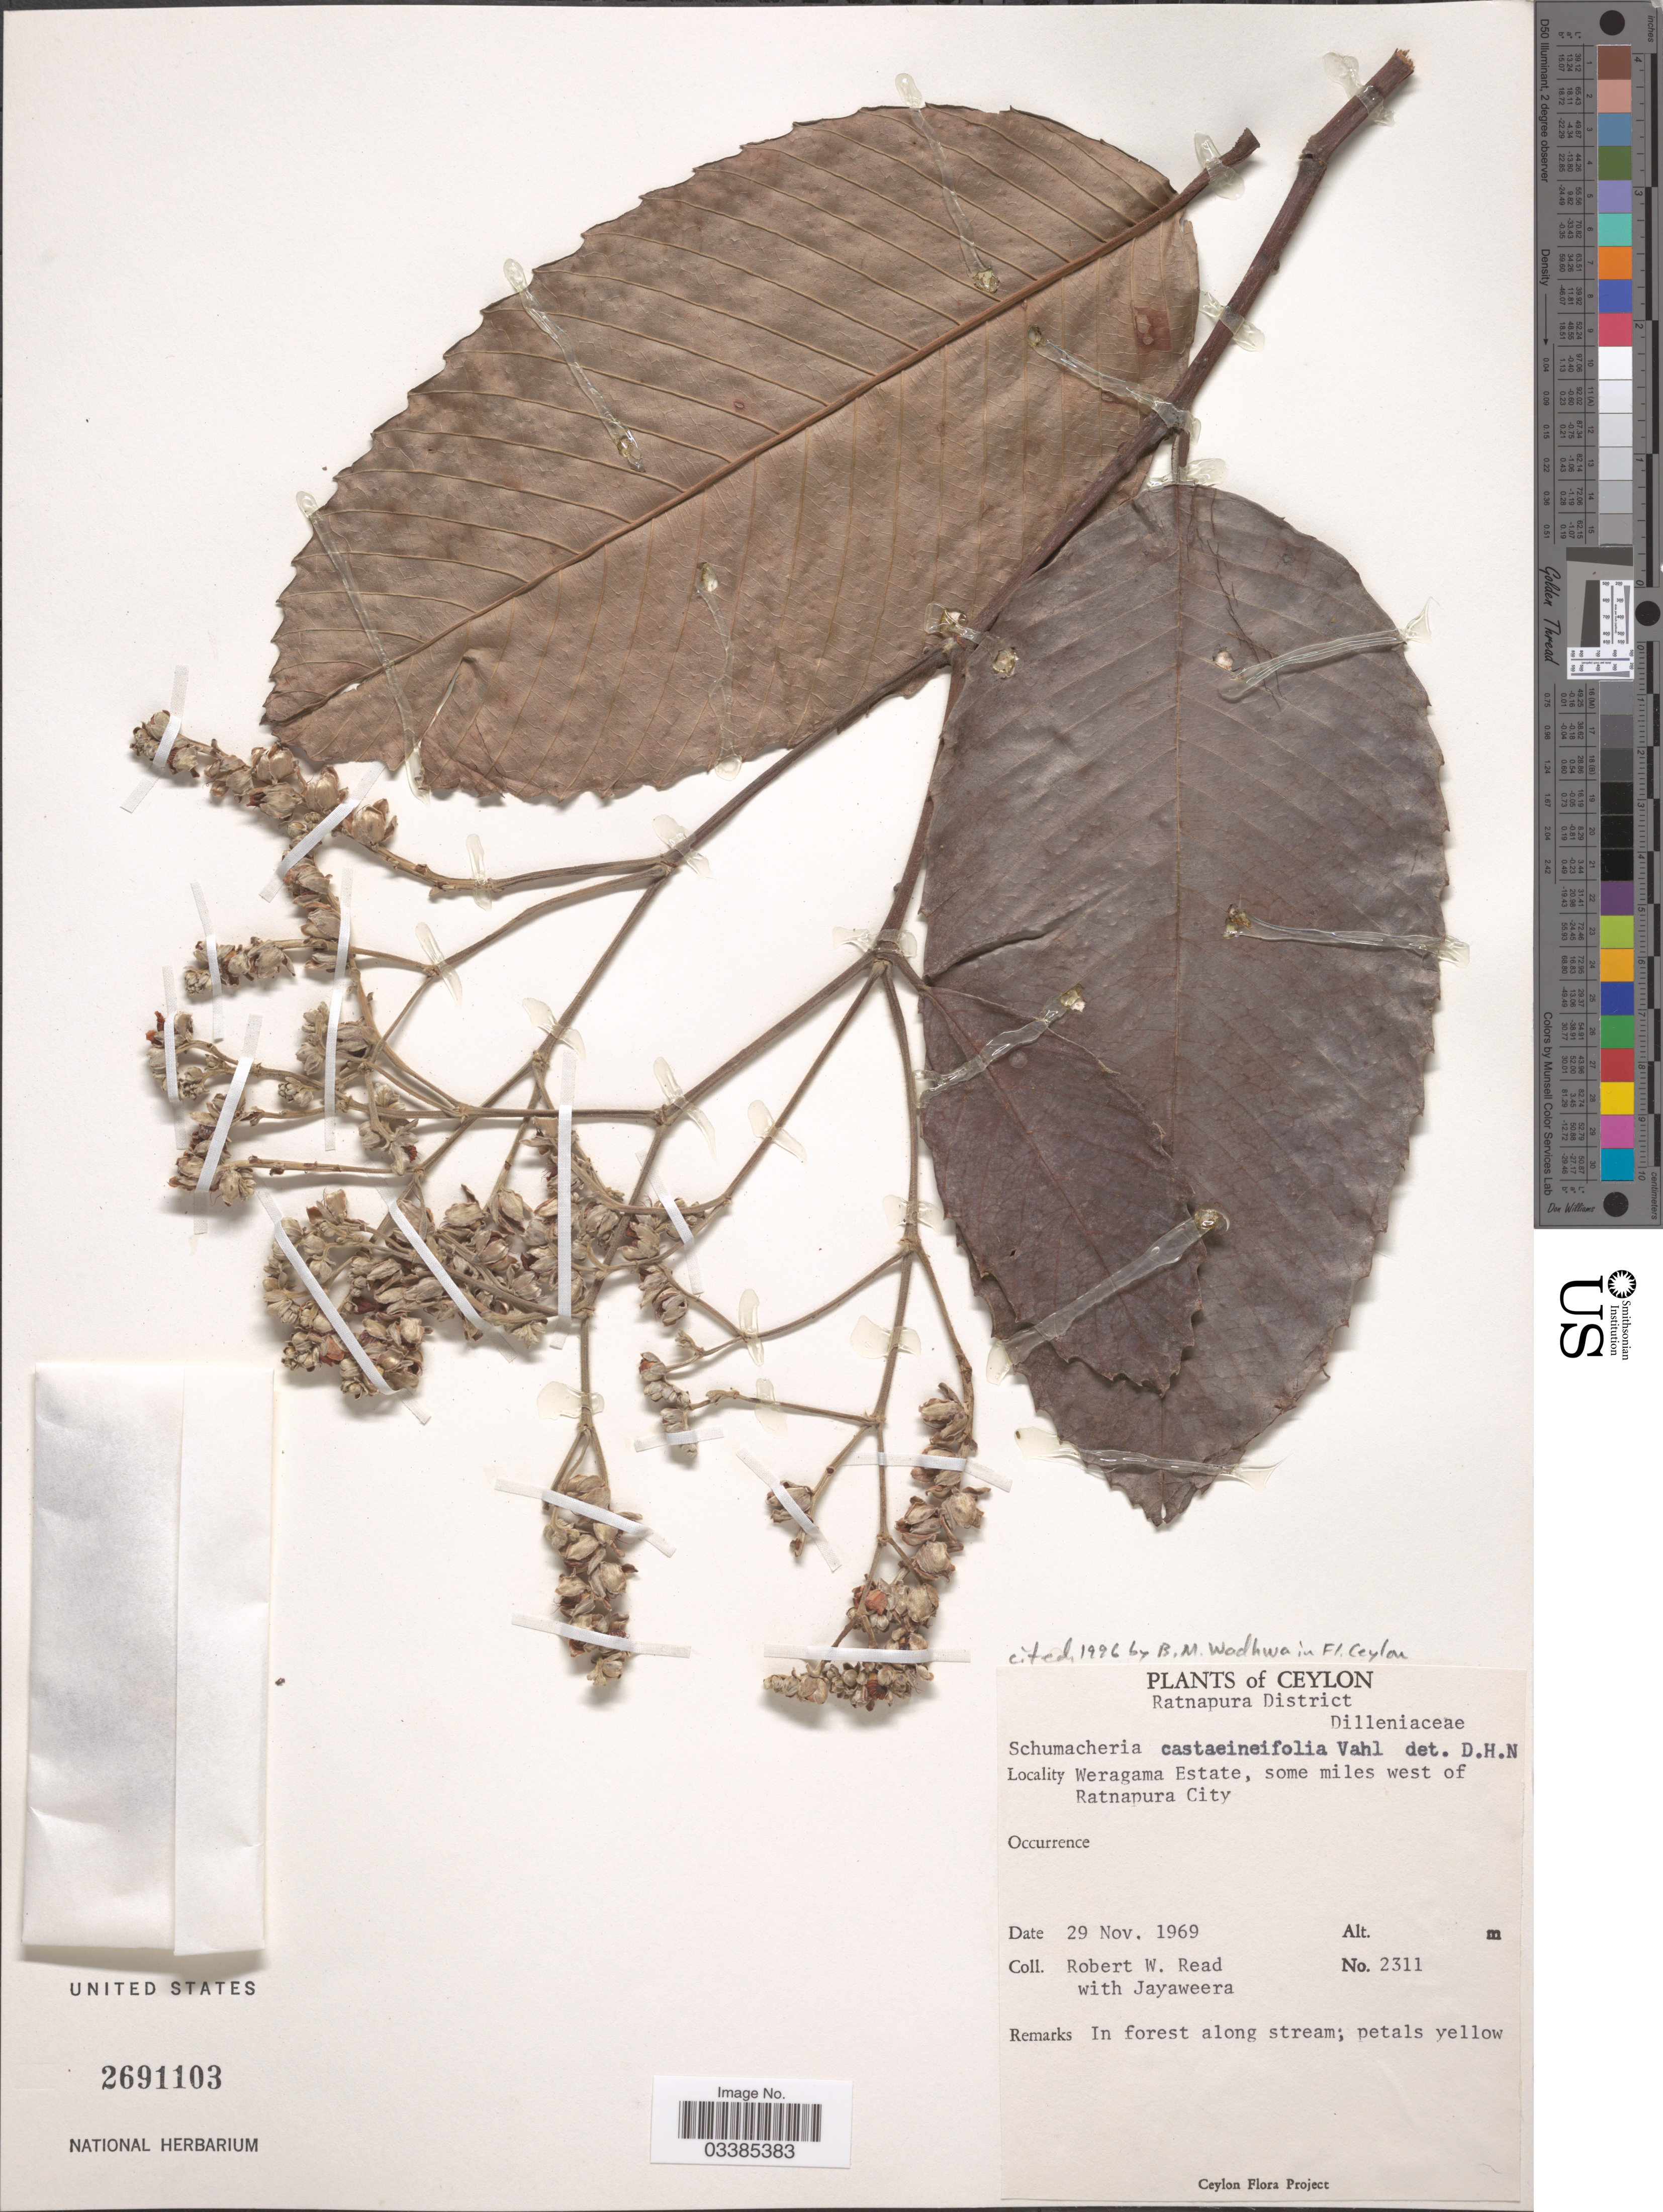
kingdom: Plantae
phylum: Tracheophyta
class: Magnoliopsida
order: Dilleniales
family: Dilleniaceae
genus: Schumacheria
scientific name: Schumacheria castaneifolia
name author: Vahl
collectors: R. W. Read & -. Jayaweera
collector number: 2311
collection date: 1969-11-29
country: Sri Lanka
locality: Ceylon. Ratnapura District. Weragama Estate, some miles west of Ratnapura City.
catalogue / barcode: US 2691103